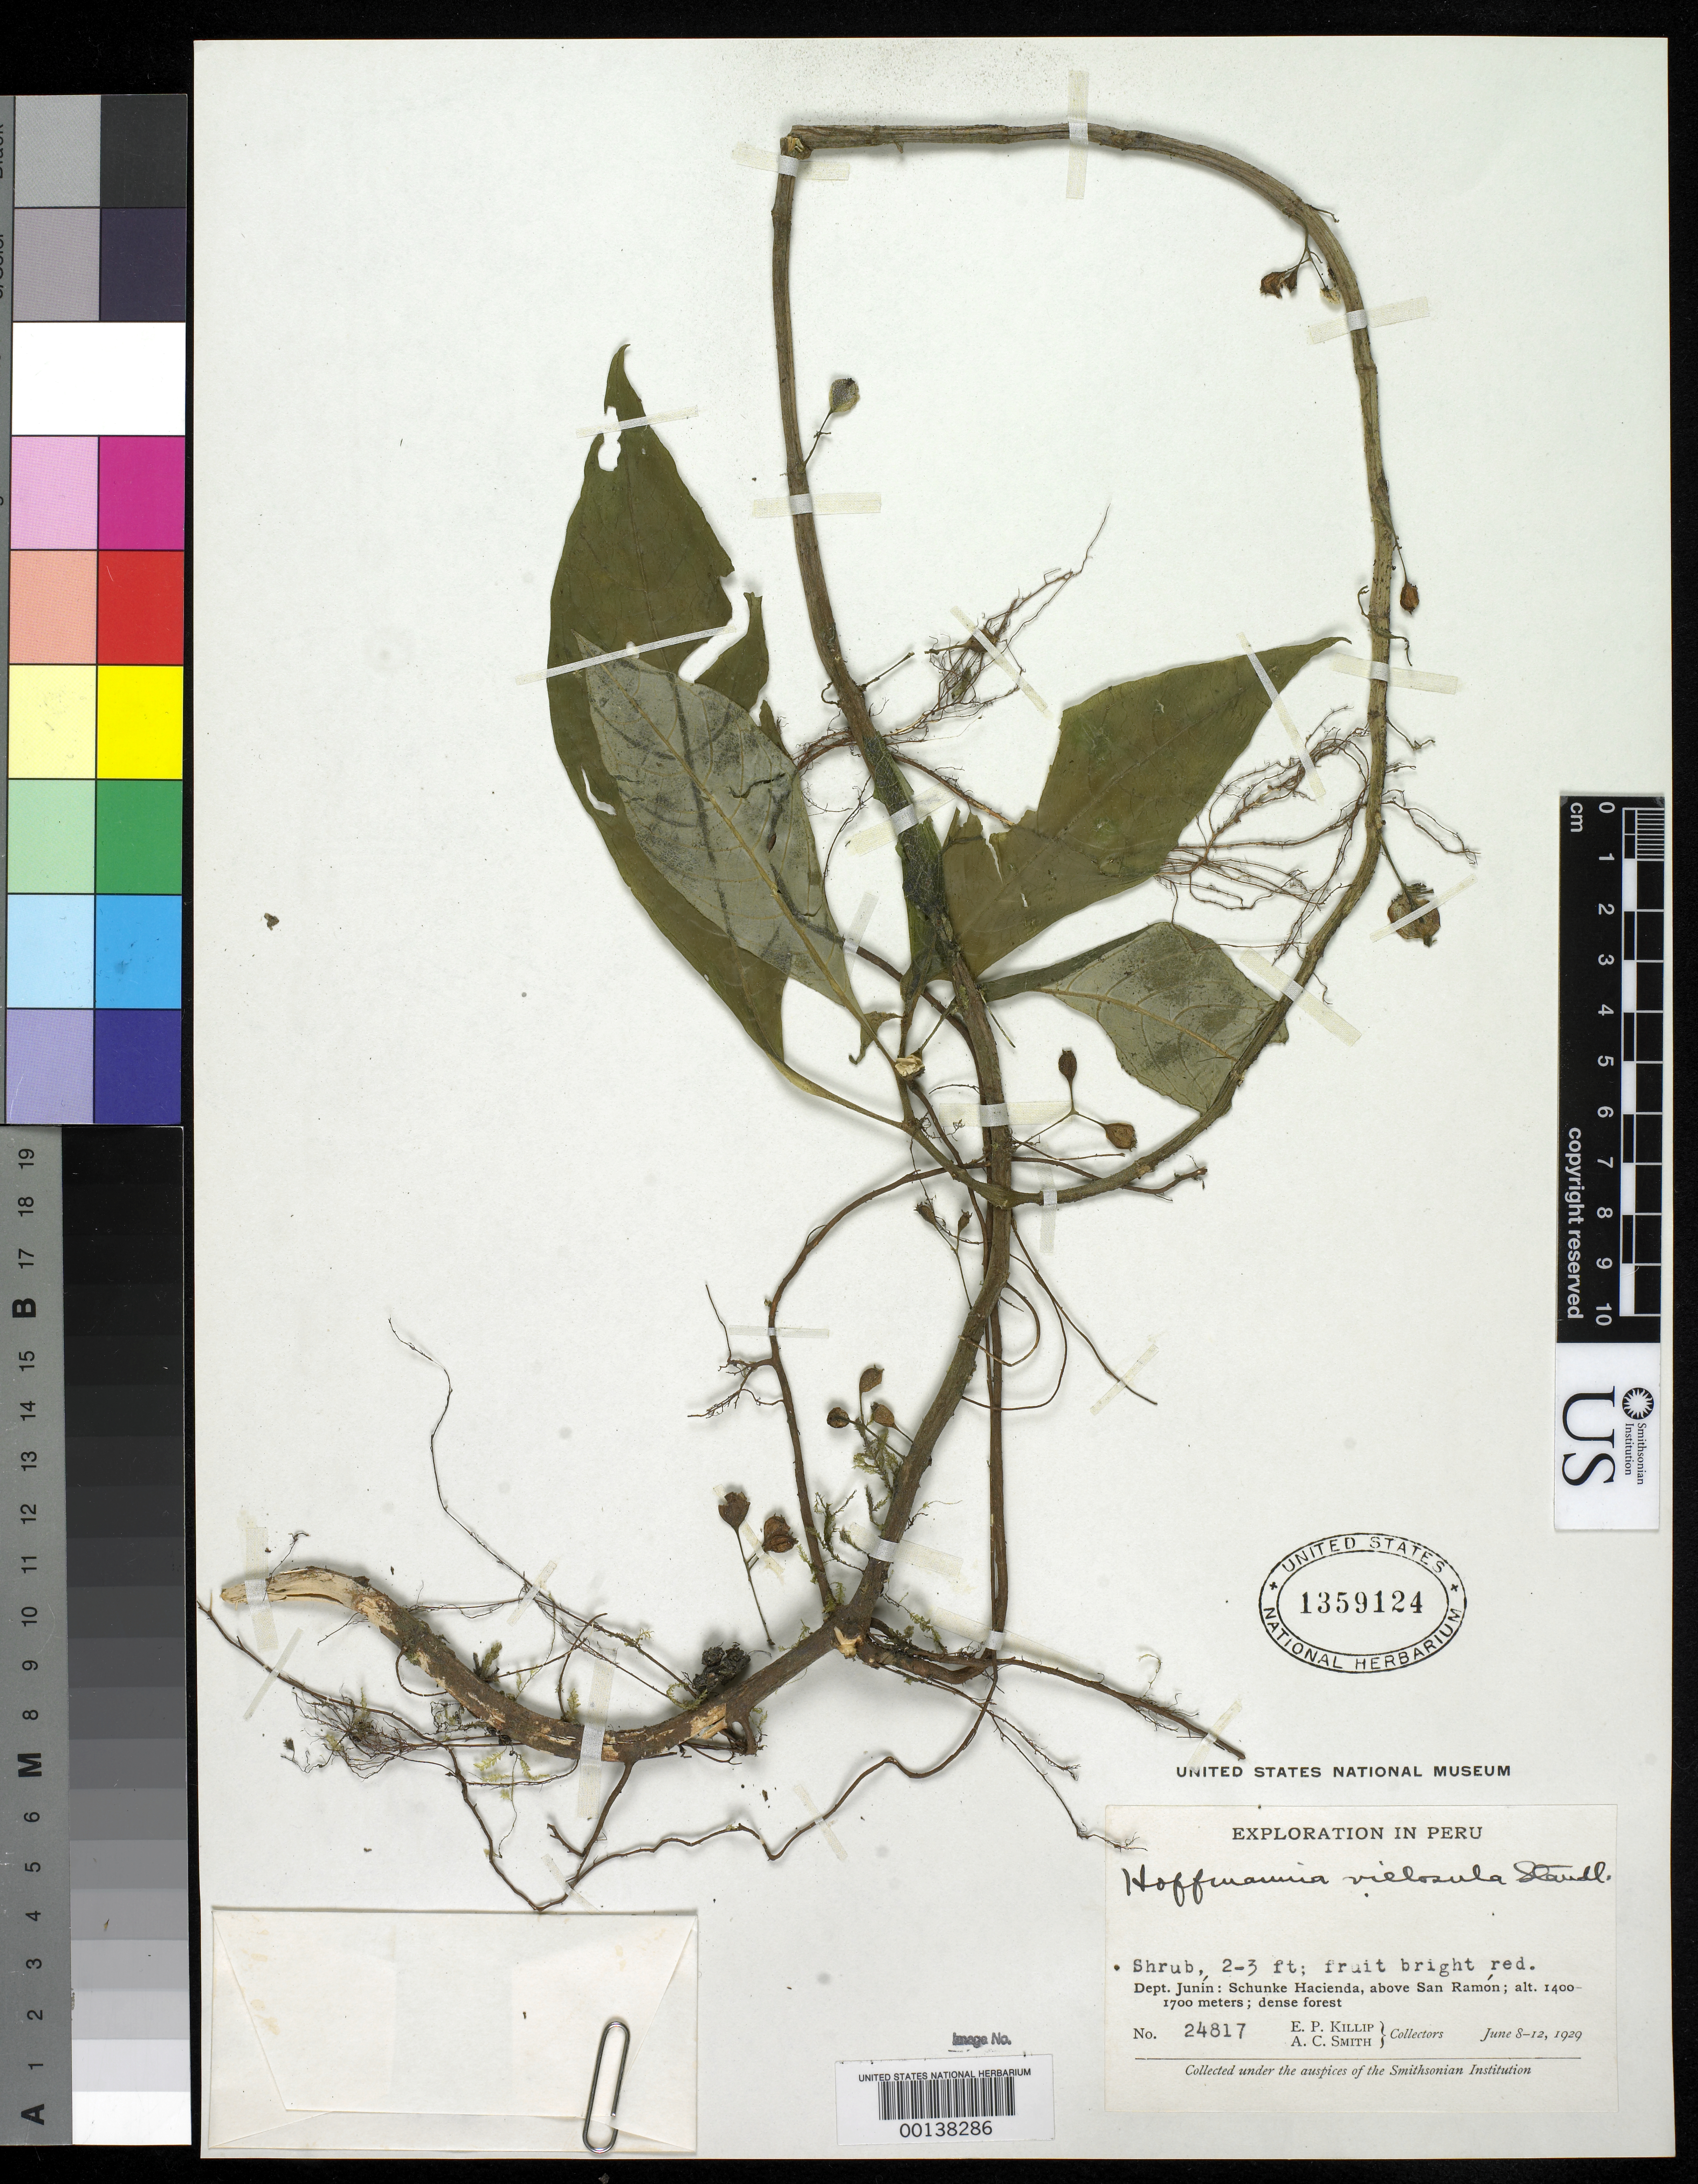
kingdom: Plantae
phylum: Tracheophyta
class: Magnoliopsida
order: Gentianales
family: Rubiaceae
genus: Hoffmannia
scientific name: Hoffmannia villosula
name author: Standl.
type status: Isotype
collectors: E. P. Killip & A. C. Smith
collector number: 24817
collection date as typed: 08 Jun 1929 to 12 Jun 1929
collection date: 1929-06-08/1929-06-12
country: Peru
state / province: Junín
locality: Schunke Hacienda, above San Ramon.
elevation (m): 1400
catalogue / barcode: US 1359124